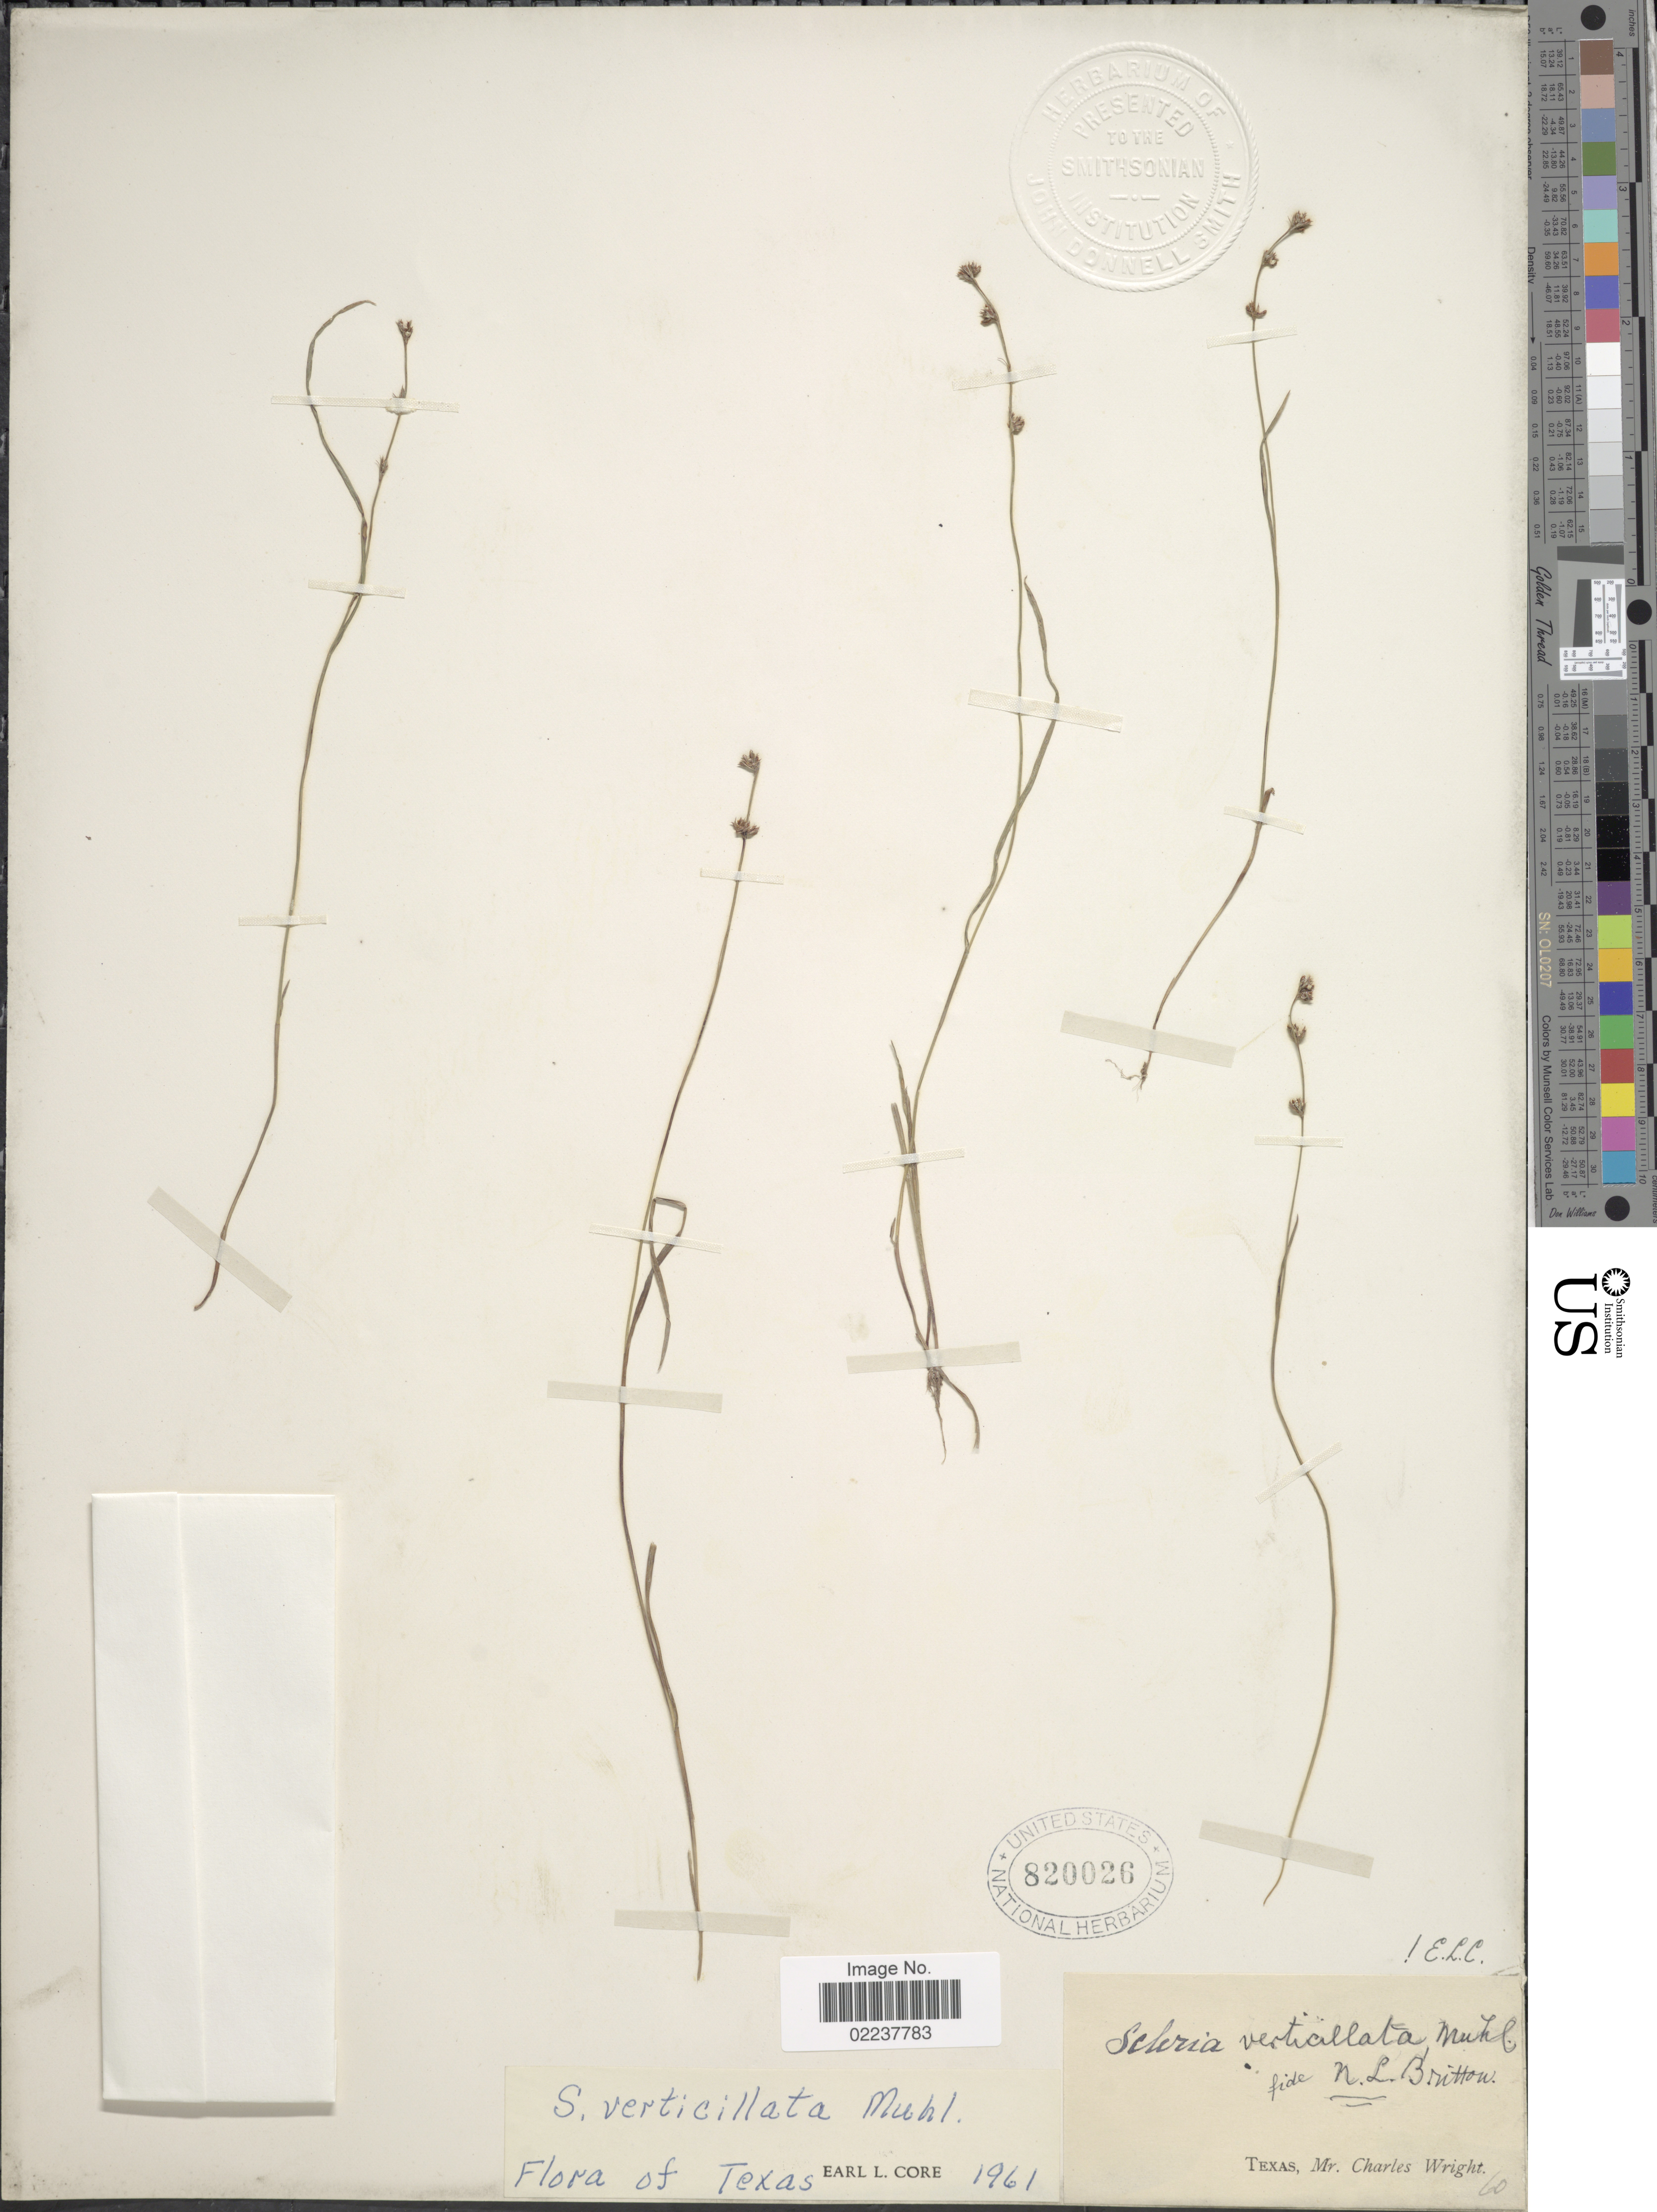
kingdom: Plantae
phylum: Tracheophyta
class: Liliopsida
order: Poales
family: Cyperaceae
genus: Scleria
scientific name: Scleria verticillata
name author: Muhl. ex Willd.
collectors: C. Wright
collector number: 60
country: United States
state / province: Texas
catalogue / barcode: US 820026